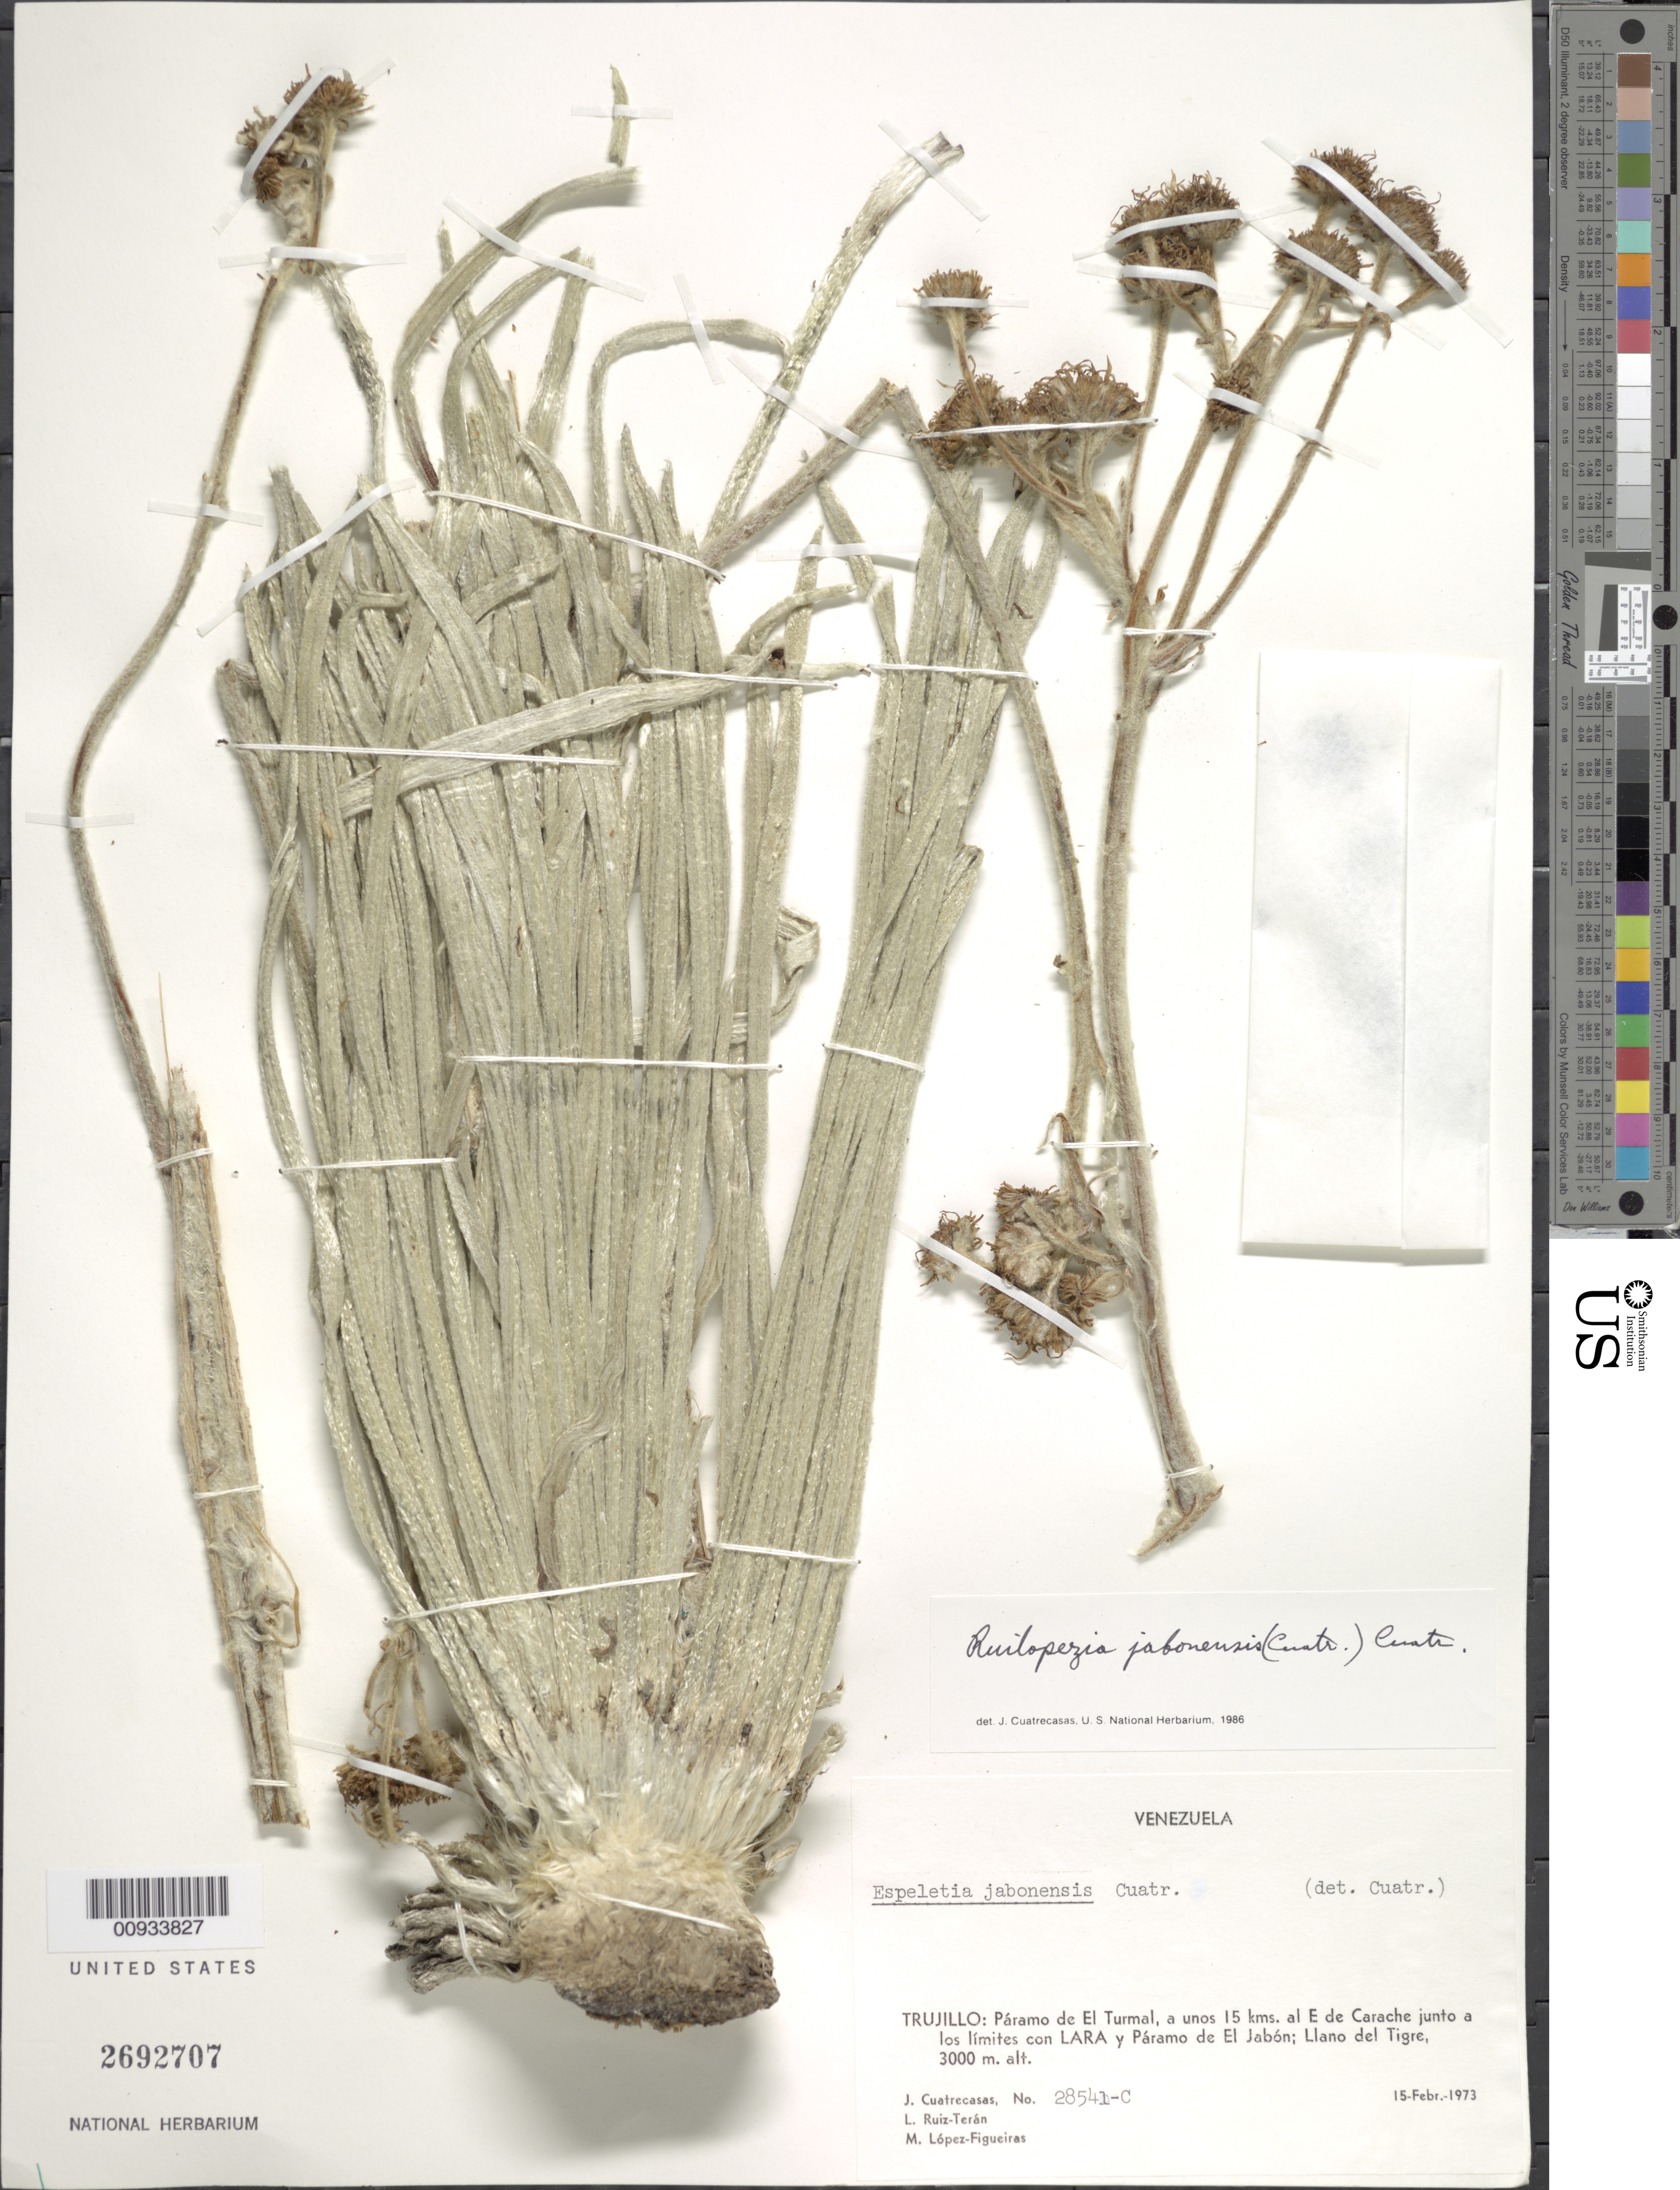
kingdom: Plantae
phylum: Tracheophyta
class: Magnoliopsida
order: Asterales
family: Asteraceae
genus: Ruilopezia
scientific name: Ruilopezia jabonensis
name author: (Cuatrec.) Cuatrec.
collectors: J. Cuatrecasas, L. E. Ruíz-Terán & M. López Figueiras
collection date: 1973-02-15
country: Venezuela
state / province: Trujillo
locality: Páramo de El Turmal. Páramo de El Turmal, a unos 15 kms. al E de Carache junto a los límites con Lara y Páramo de El Jabón; Llano del Tigre.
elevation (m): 3000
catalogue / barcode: US 2692707